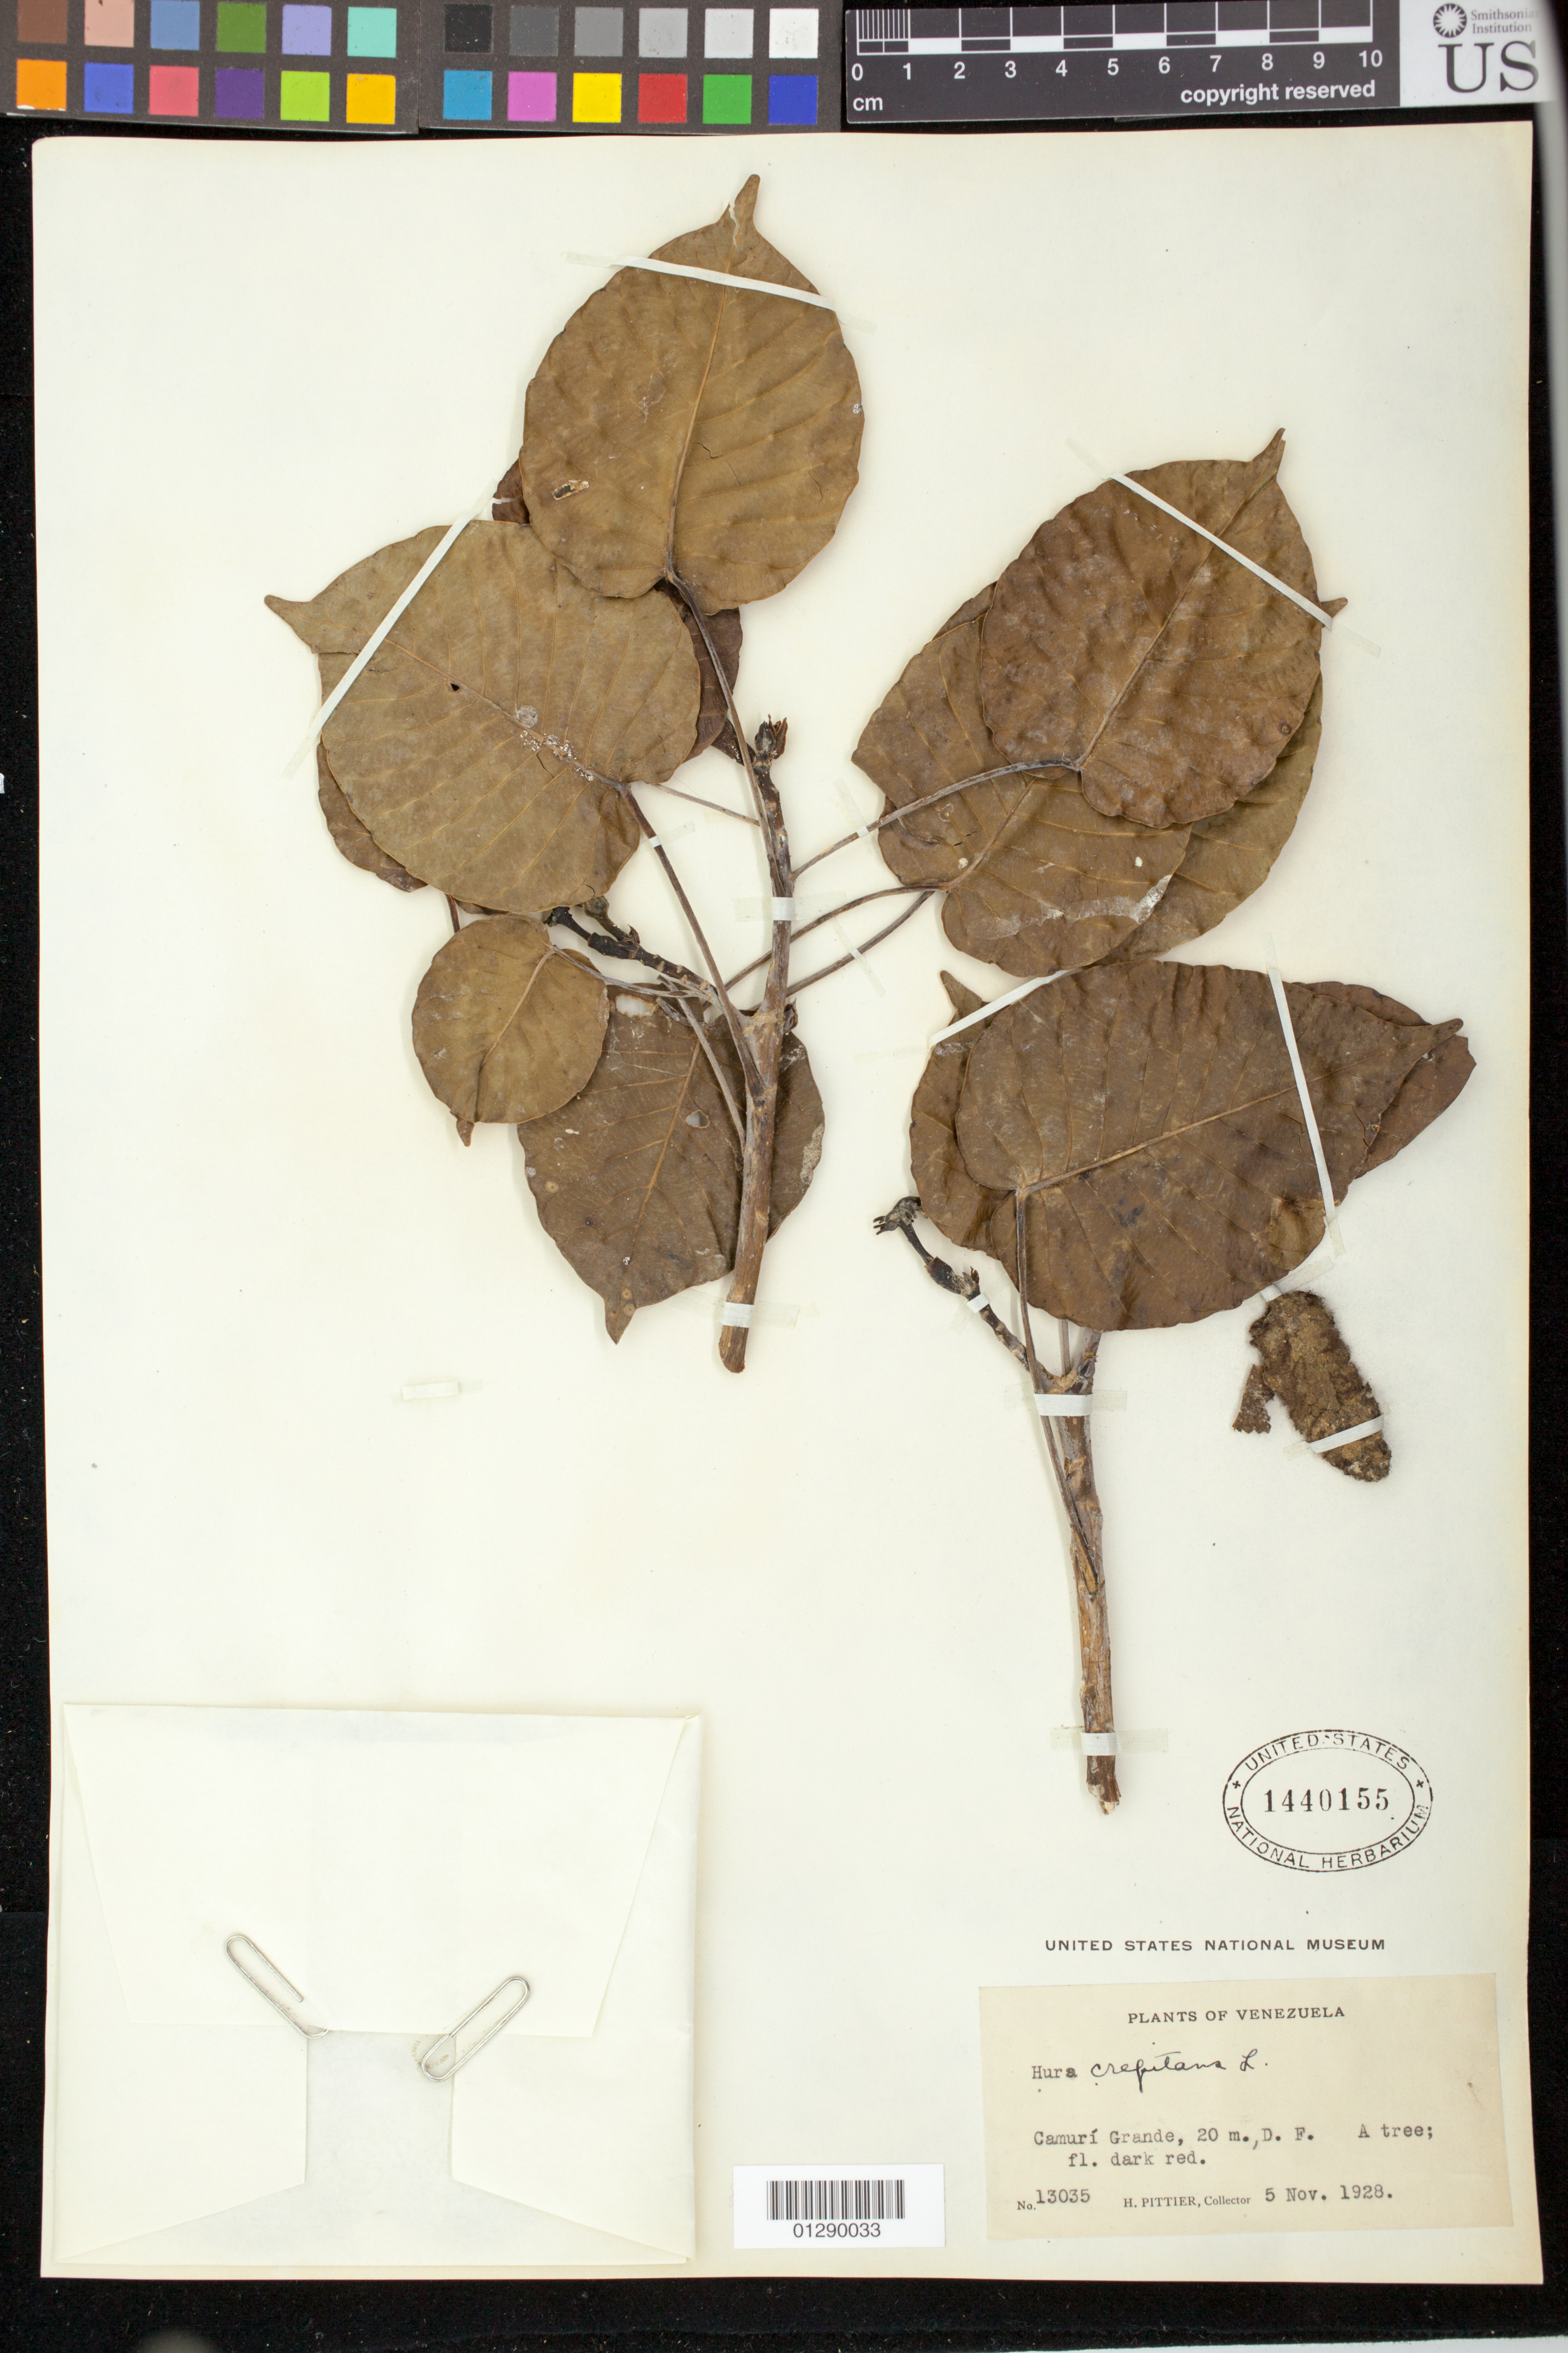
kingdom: Plantae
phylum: Tracheophyta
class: Magnoliopsida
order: Malpighiales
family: Euphorbiaceae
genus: Hura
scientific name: Hura crepitans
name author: L.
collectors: H. F. Pittier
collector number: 13035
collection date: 1928-11-05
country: Venezuela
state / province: Vargas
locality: Camuri Grande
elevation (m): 20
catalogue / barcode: US 1440155